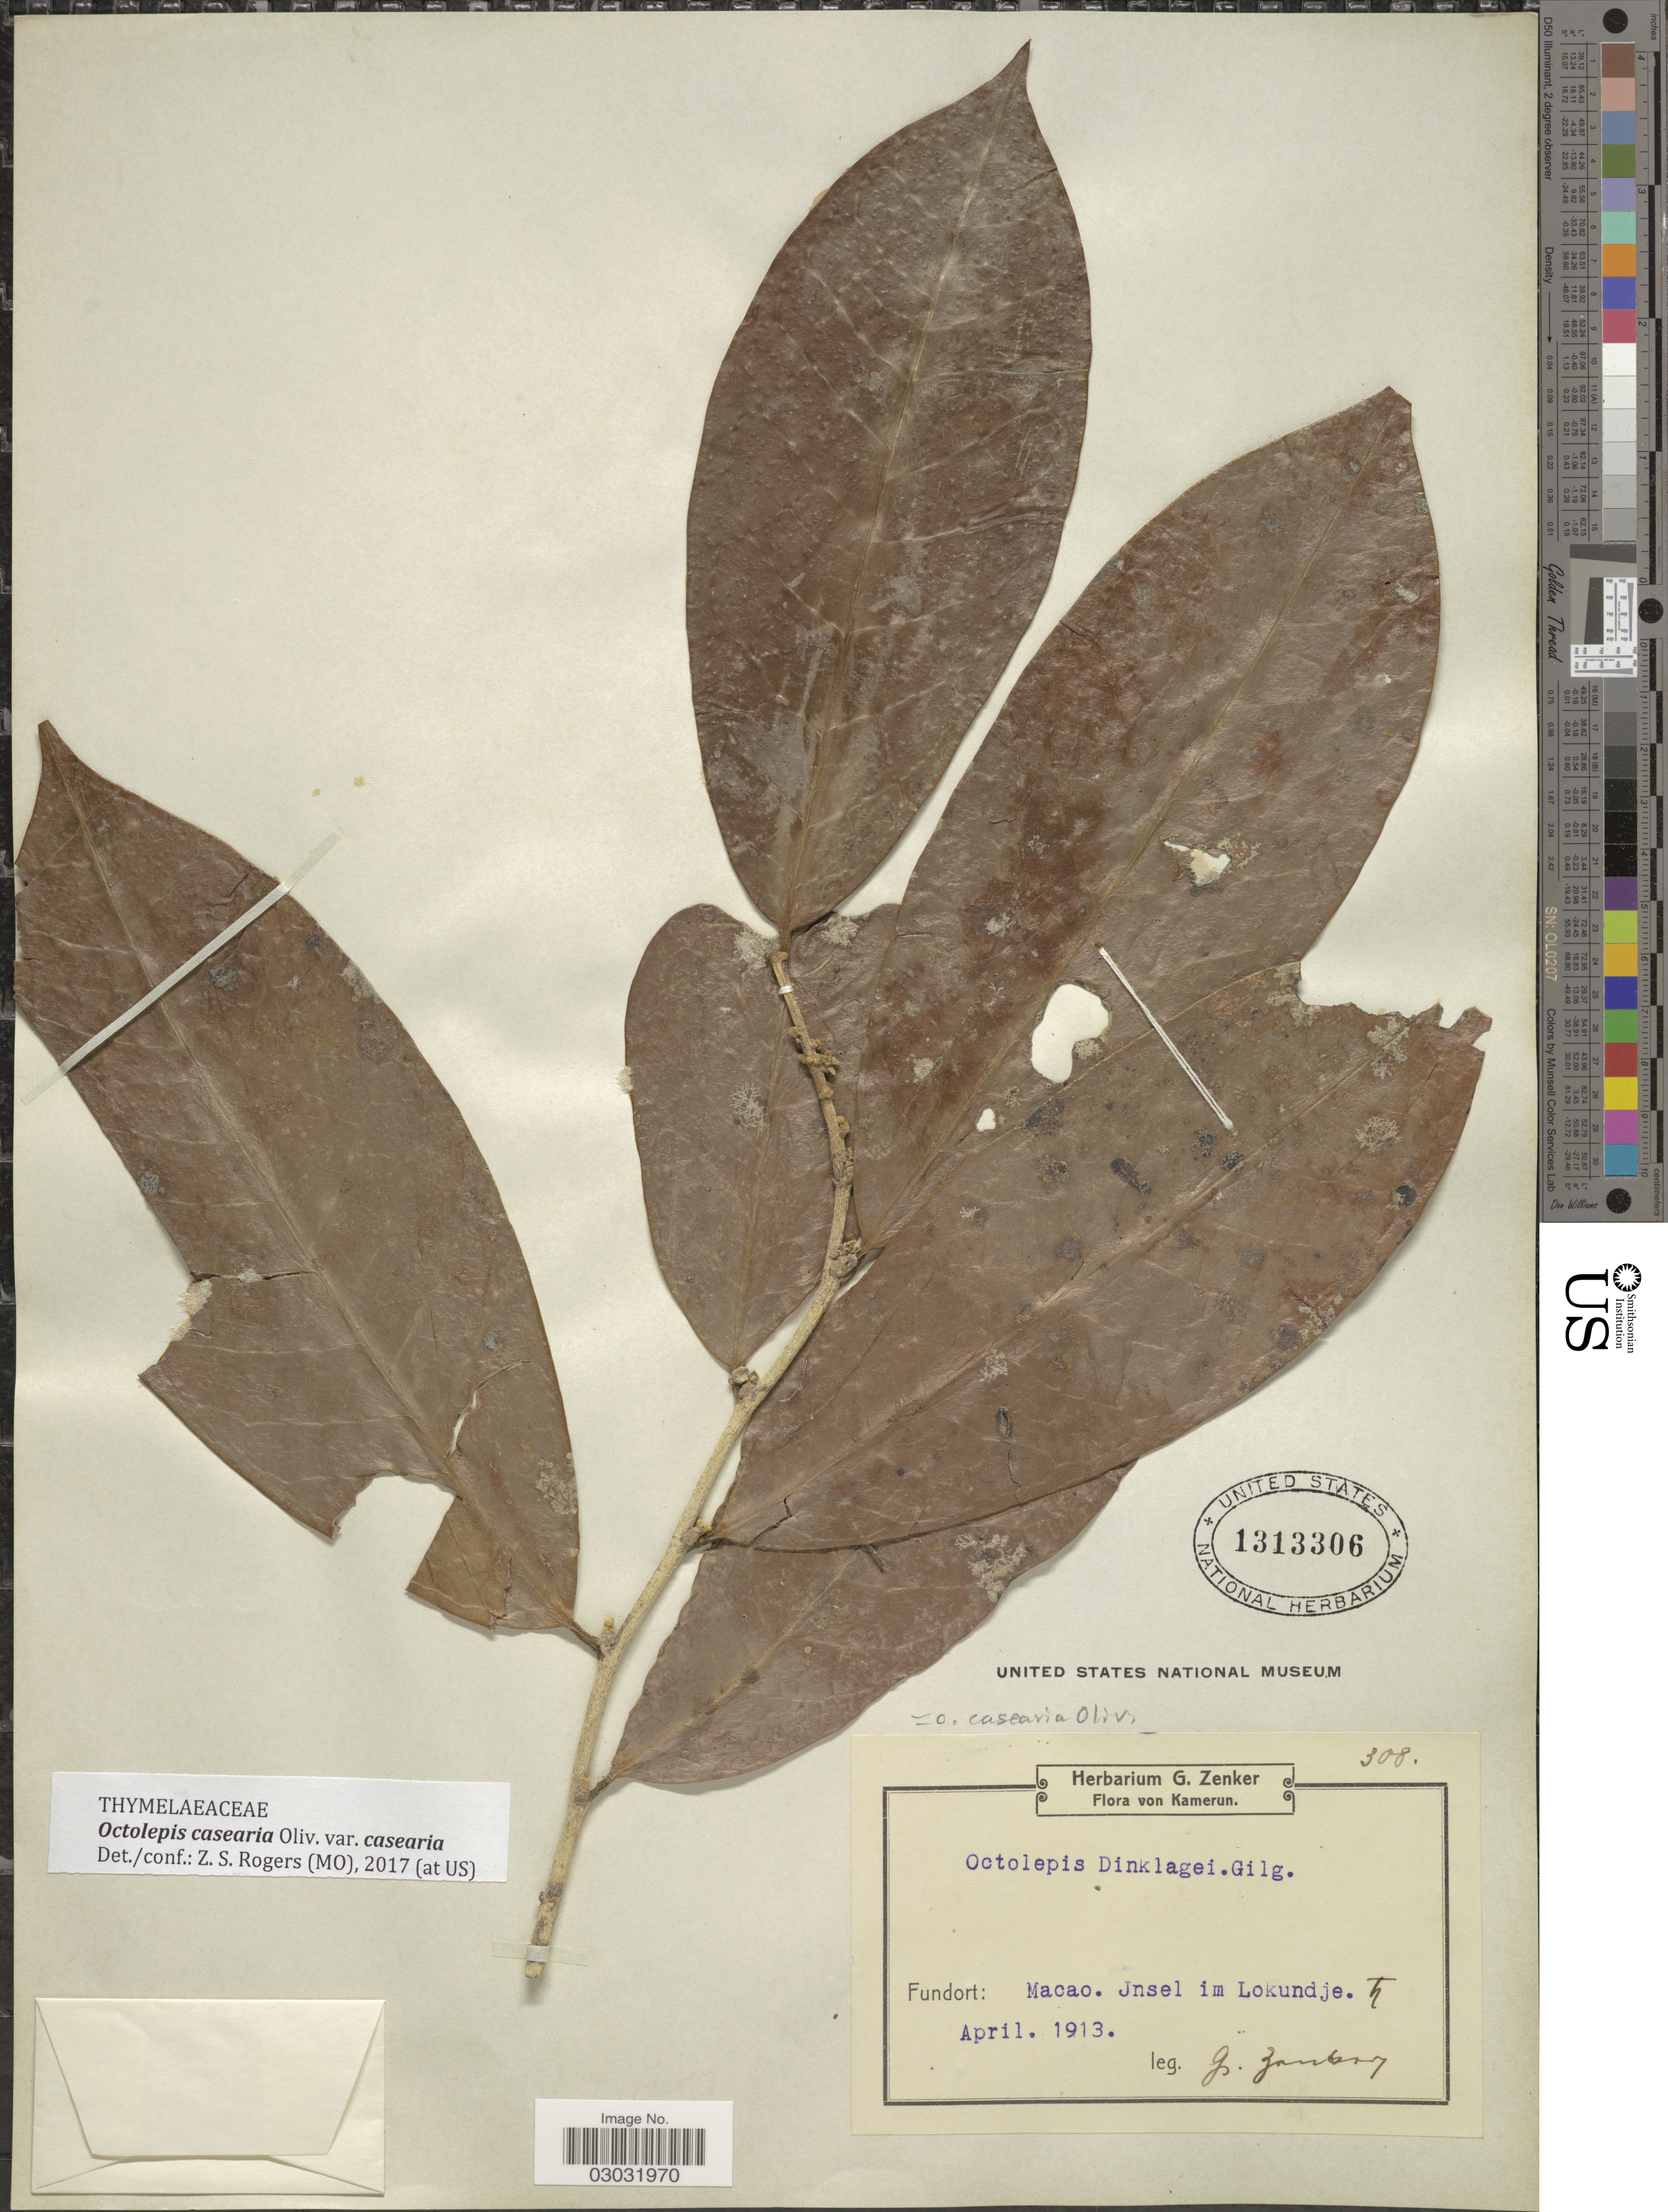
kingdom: Plantae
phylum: Tracheophyta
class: Magnoliopsida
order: Malvales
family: Thymelaeaceae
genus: Octolepis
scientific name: Octolepis casearia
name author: Oliv.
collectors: G. A. Zenker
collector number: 308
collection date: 1913-04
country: Cameroon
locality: Kamerun, Macao. Insel im Lokundje.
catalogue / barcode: US 1313306